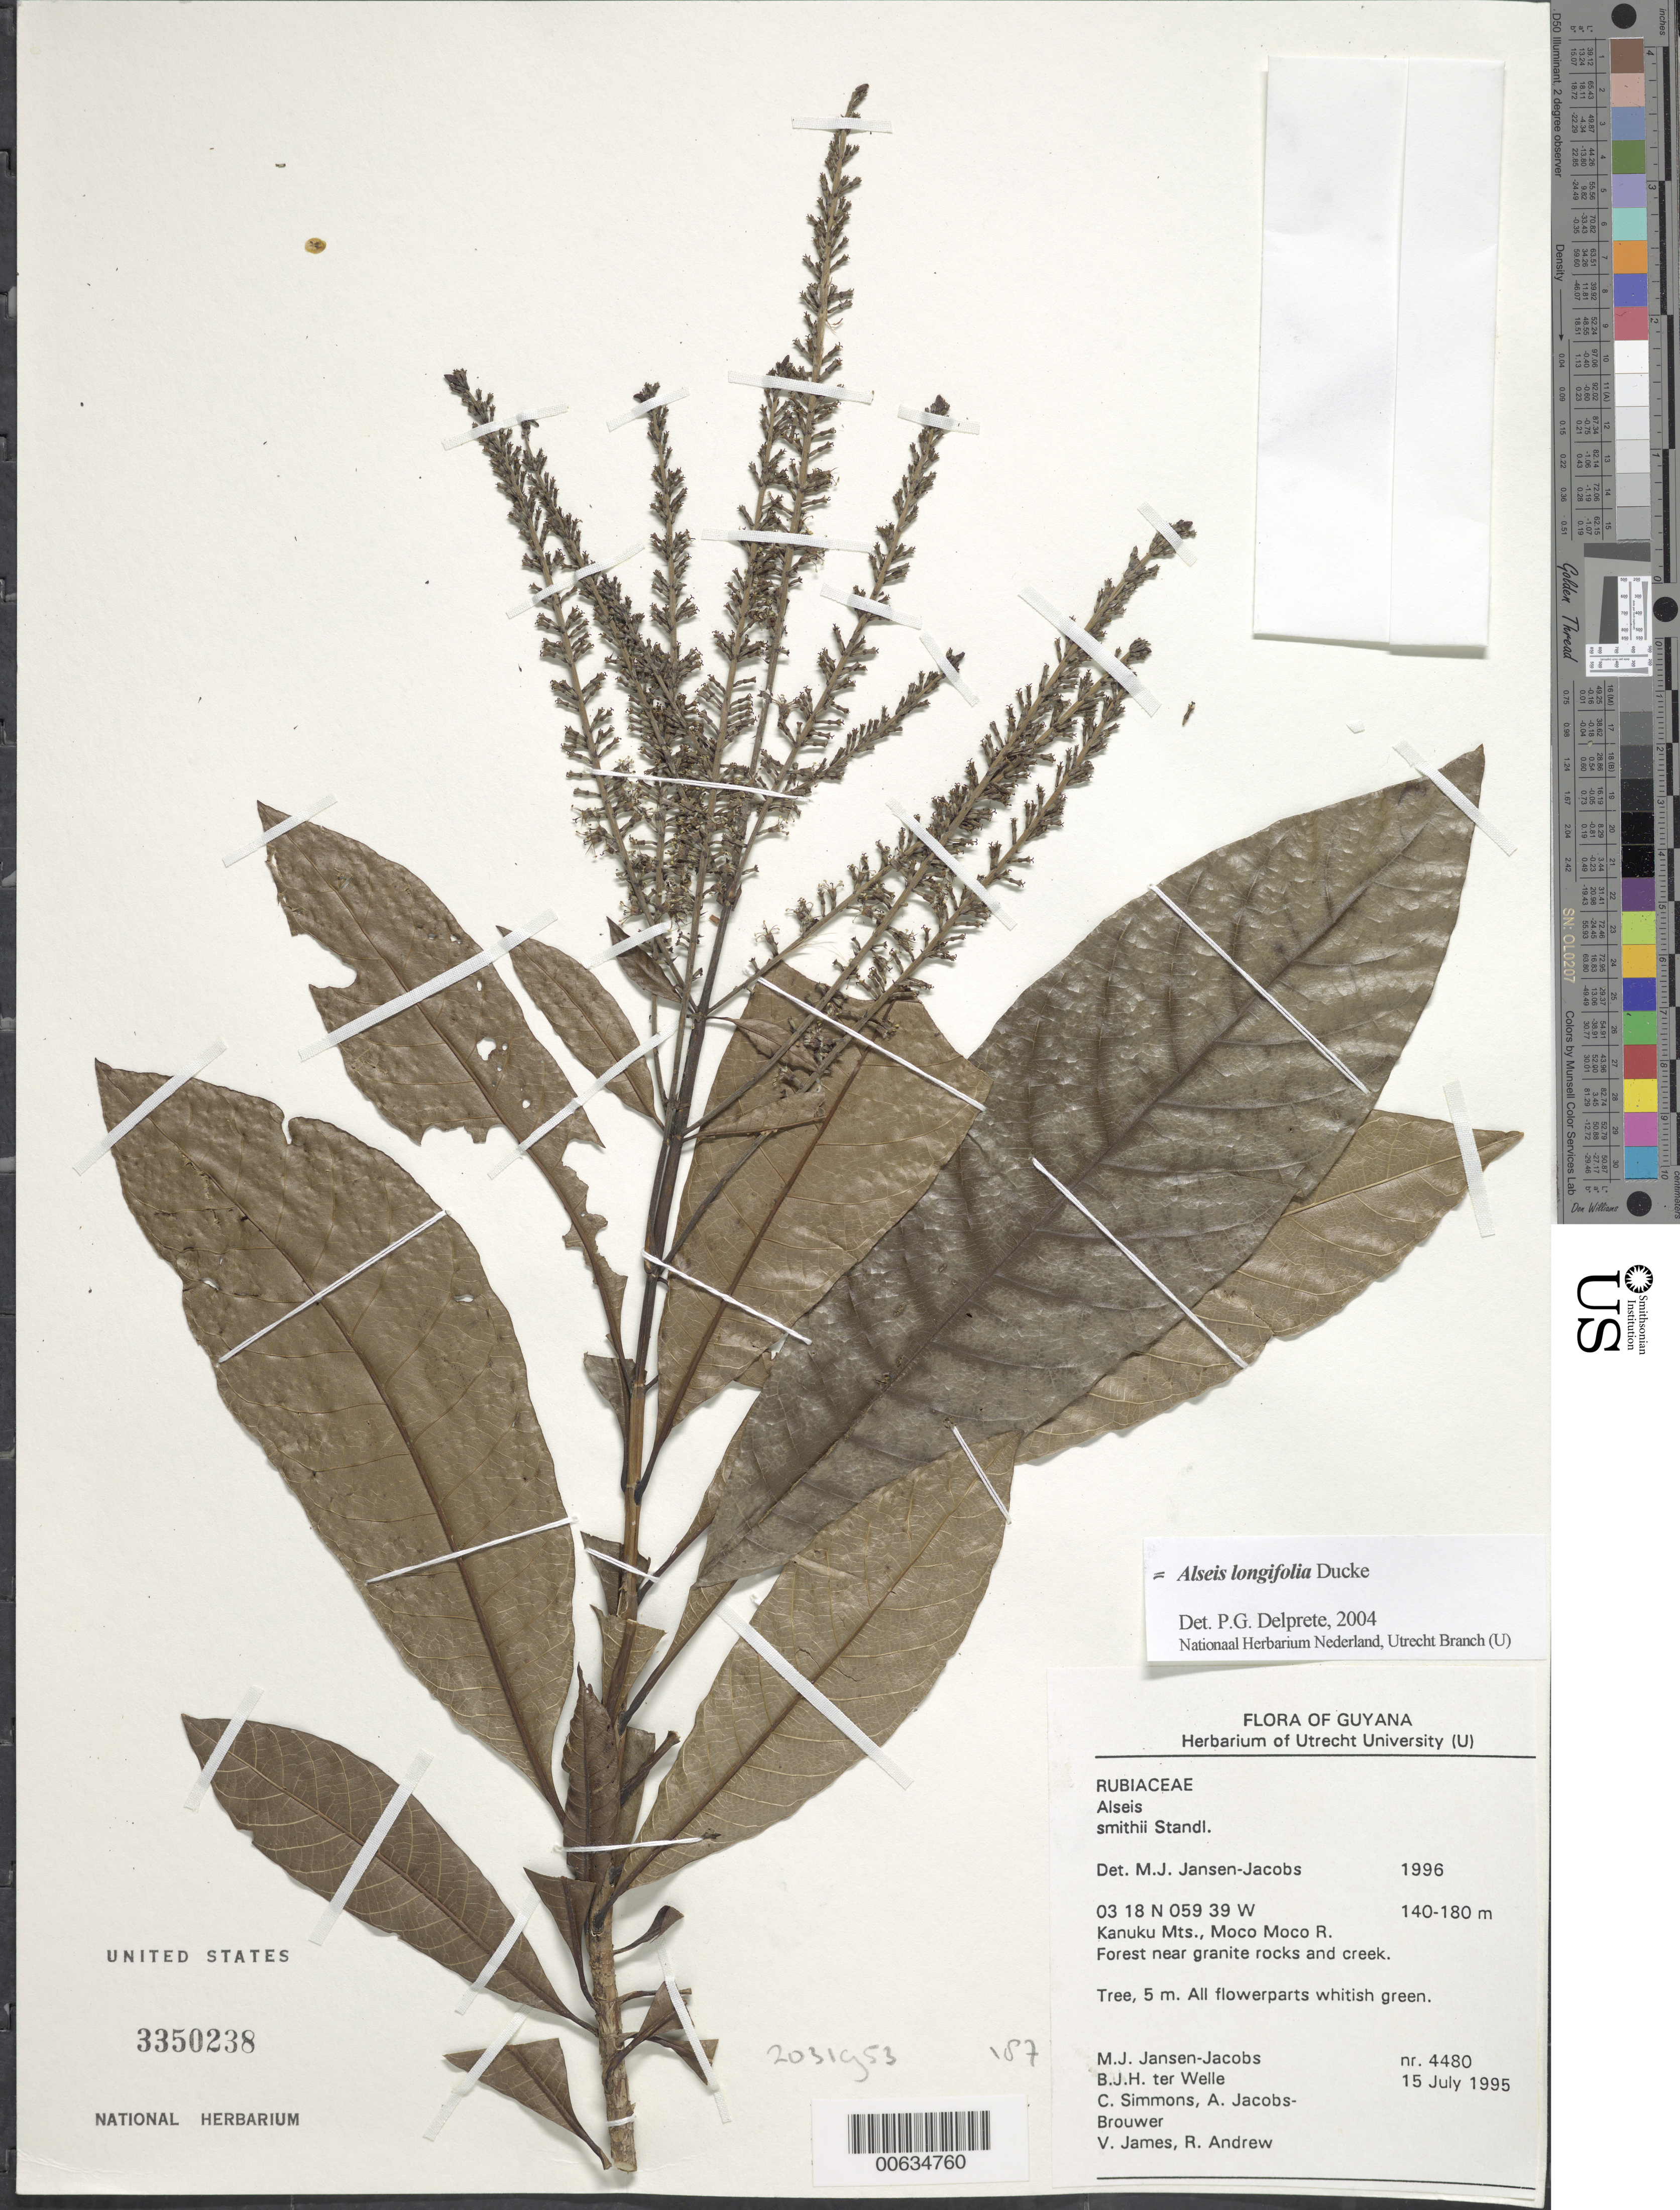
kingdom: Plantae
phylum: Tracheophyta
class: Magnoliopsida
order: Gentianales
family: Rubiaceae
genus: Alseis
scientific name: Alseis longifolia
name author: Ducke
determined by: Delprete, P. G., Herb. de Guyane Cay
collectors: M. J. Jansen-Jacobs, B. Welle, C. Simmons, A. Jacobs-Brouwer, V. James & R. Andrew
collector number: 4480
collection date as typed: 15-Jul-95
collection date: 1995-07-15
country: Guyana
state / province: U. Takutu-U. Essequibo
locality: Moco Moco River, Kanuku Mts.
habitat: Forest near granite rocks and creek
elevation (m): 140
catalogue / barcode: US 3350238